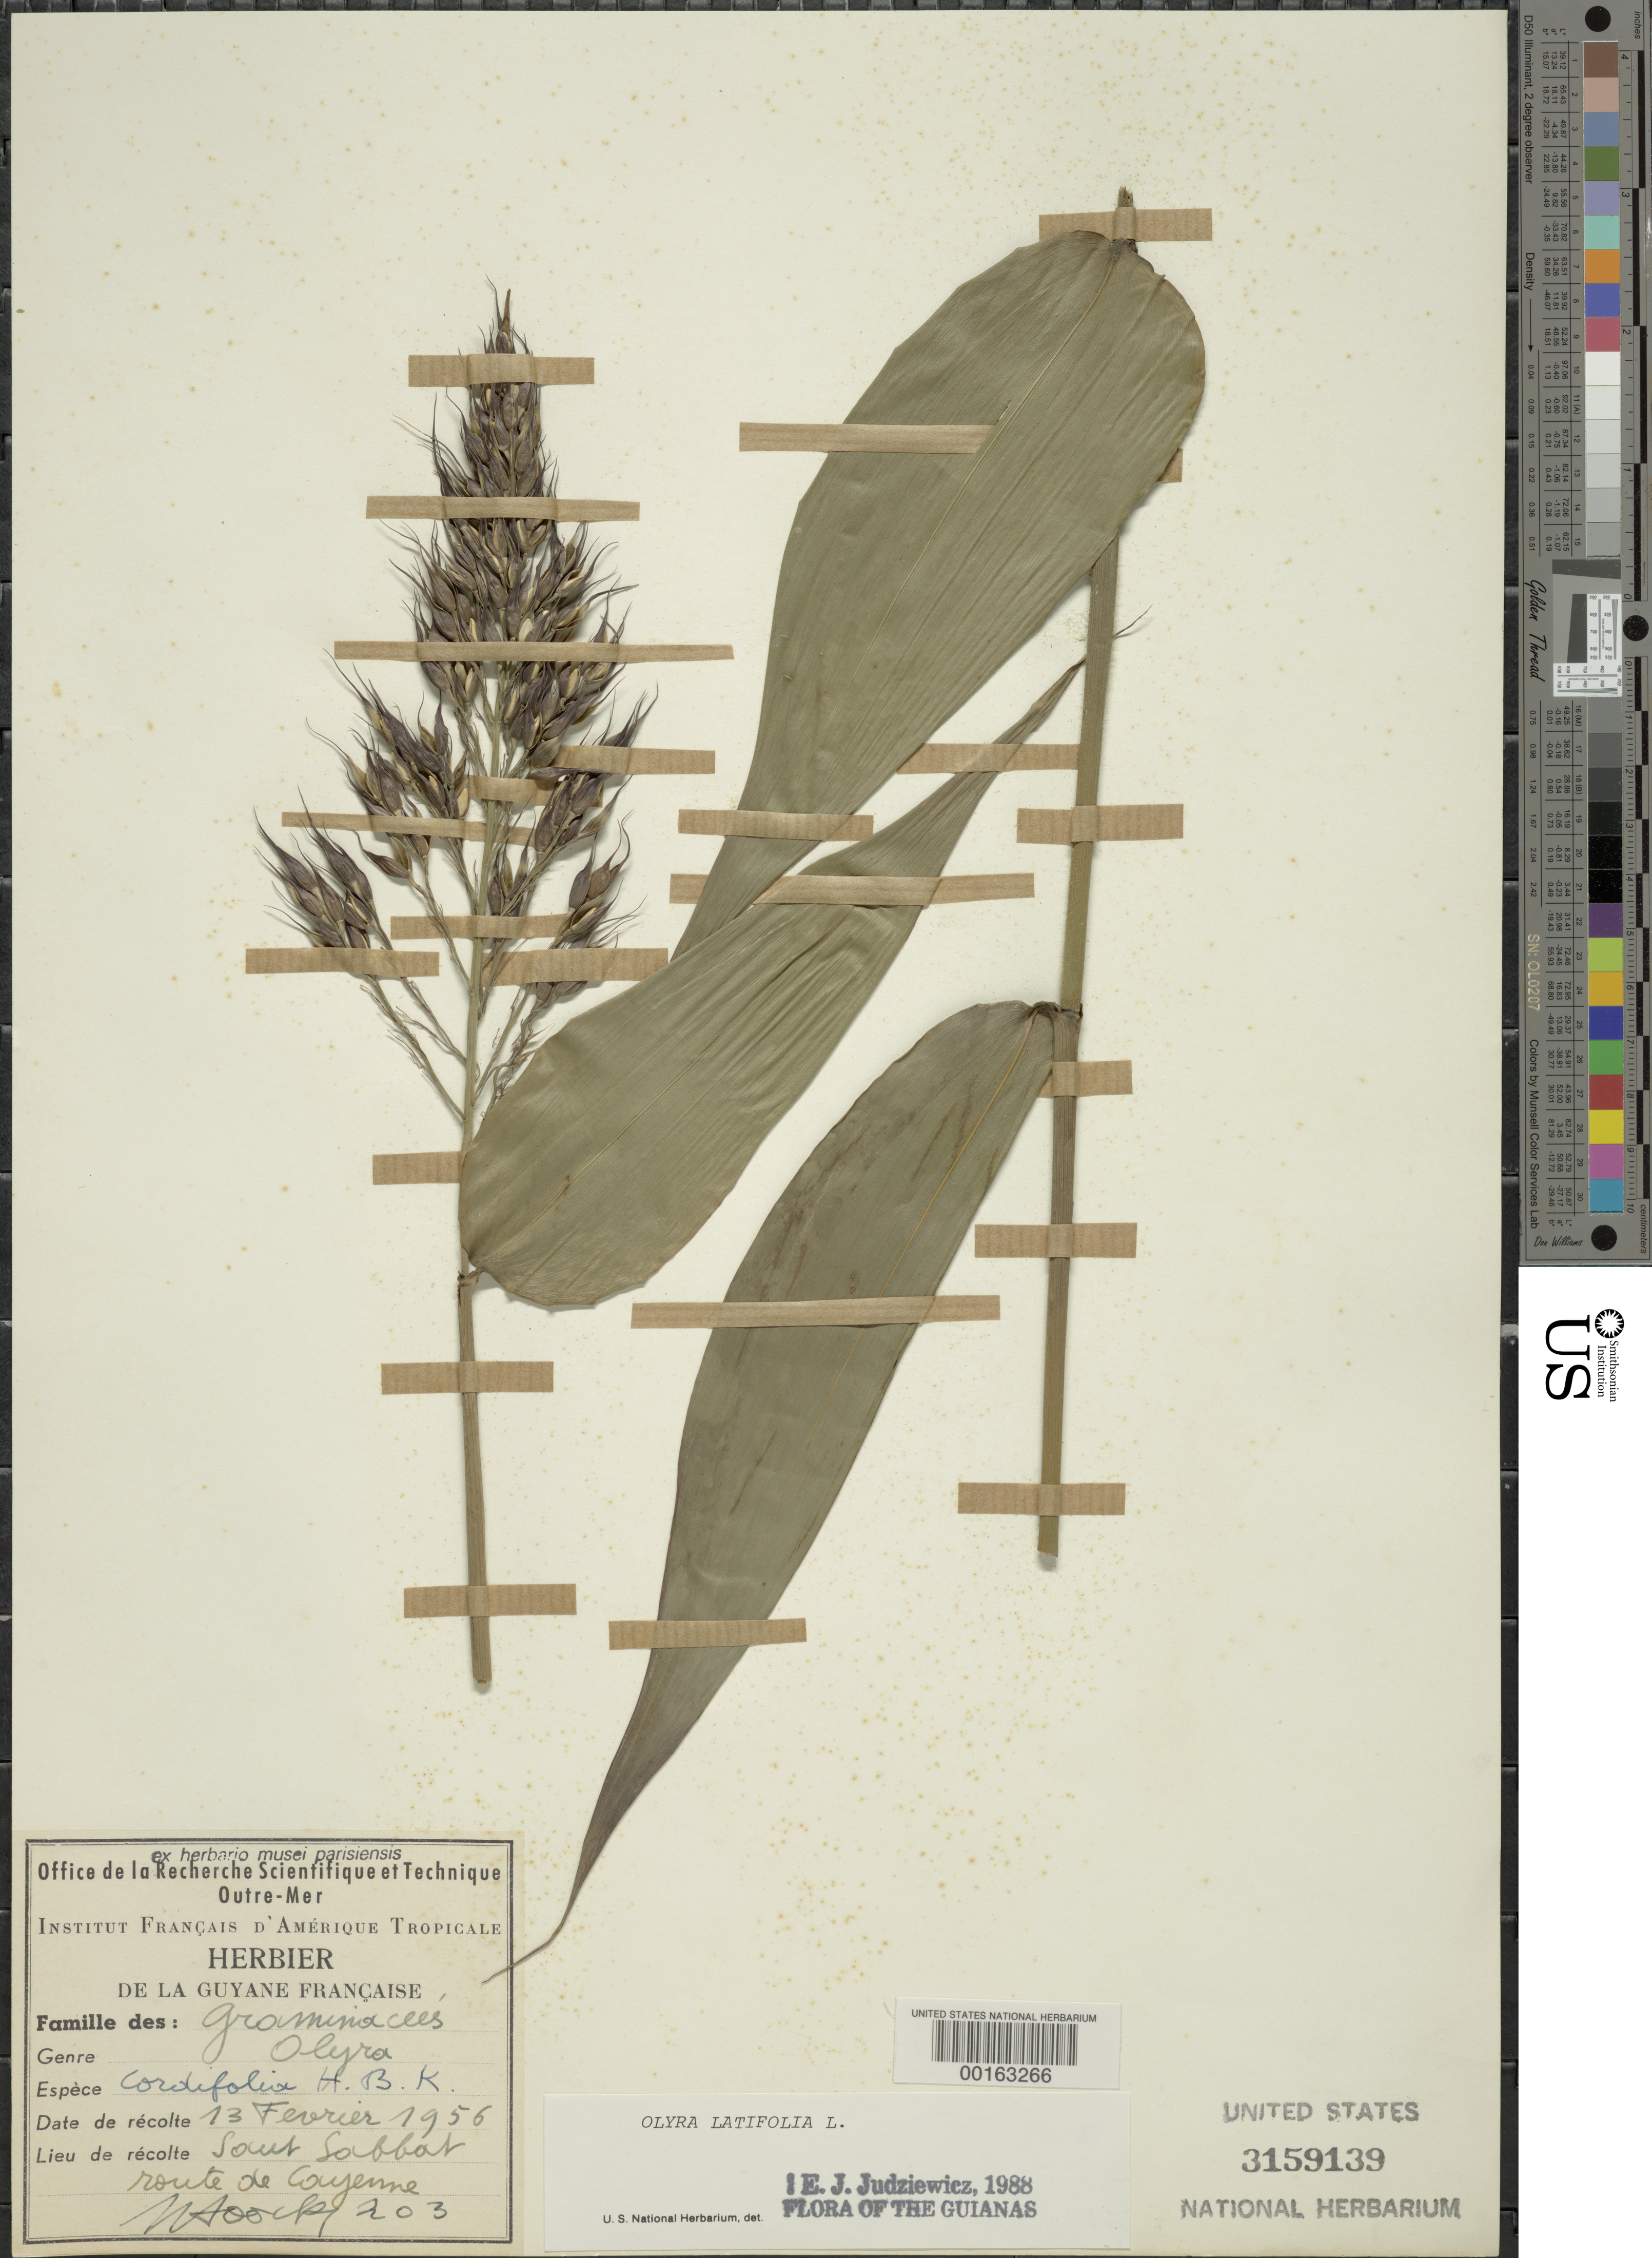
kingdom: Plantae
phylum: Tracheophyta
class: Liliopsida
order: Poales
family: Poaceae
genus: Olyra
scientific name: Olyra latifolia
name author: L.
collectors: J. Hoock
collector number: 203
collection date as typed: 13 Feb 1956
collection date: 1956-02-13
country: French Guiana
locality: Sabbat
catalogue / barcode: US 3159139